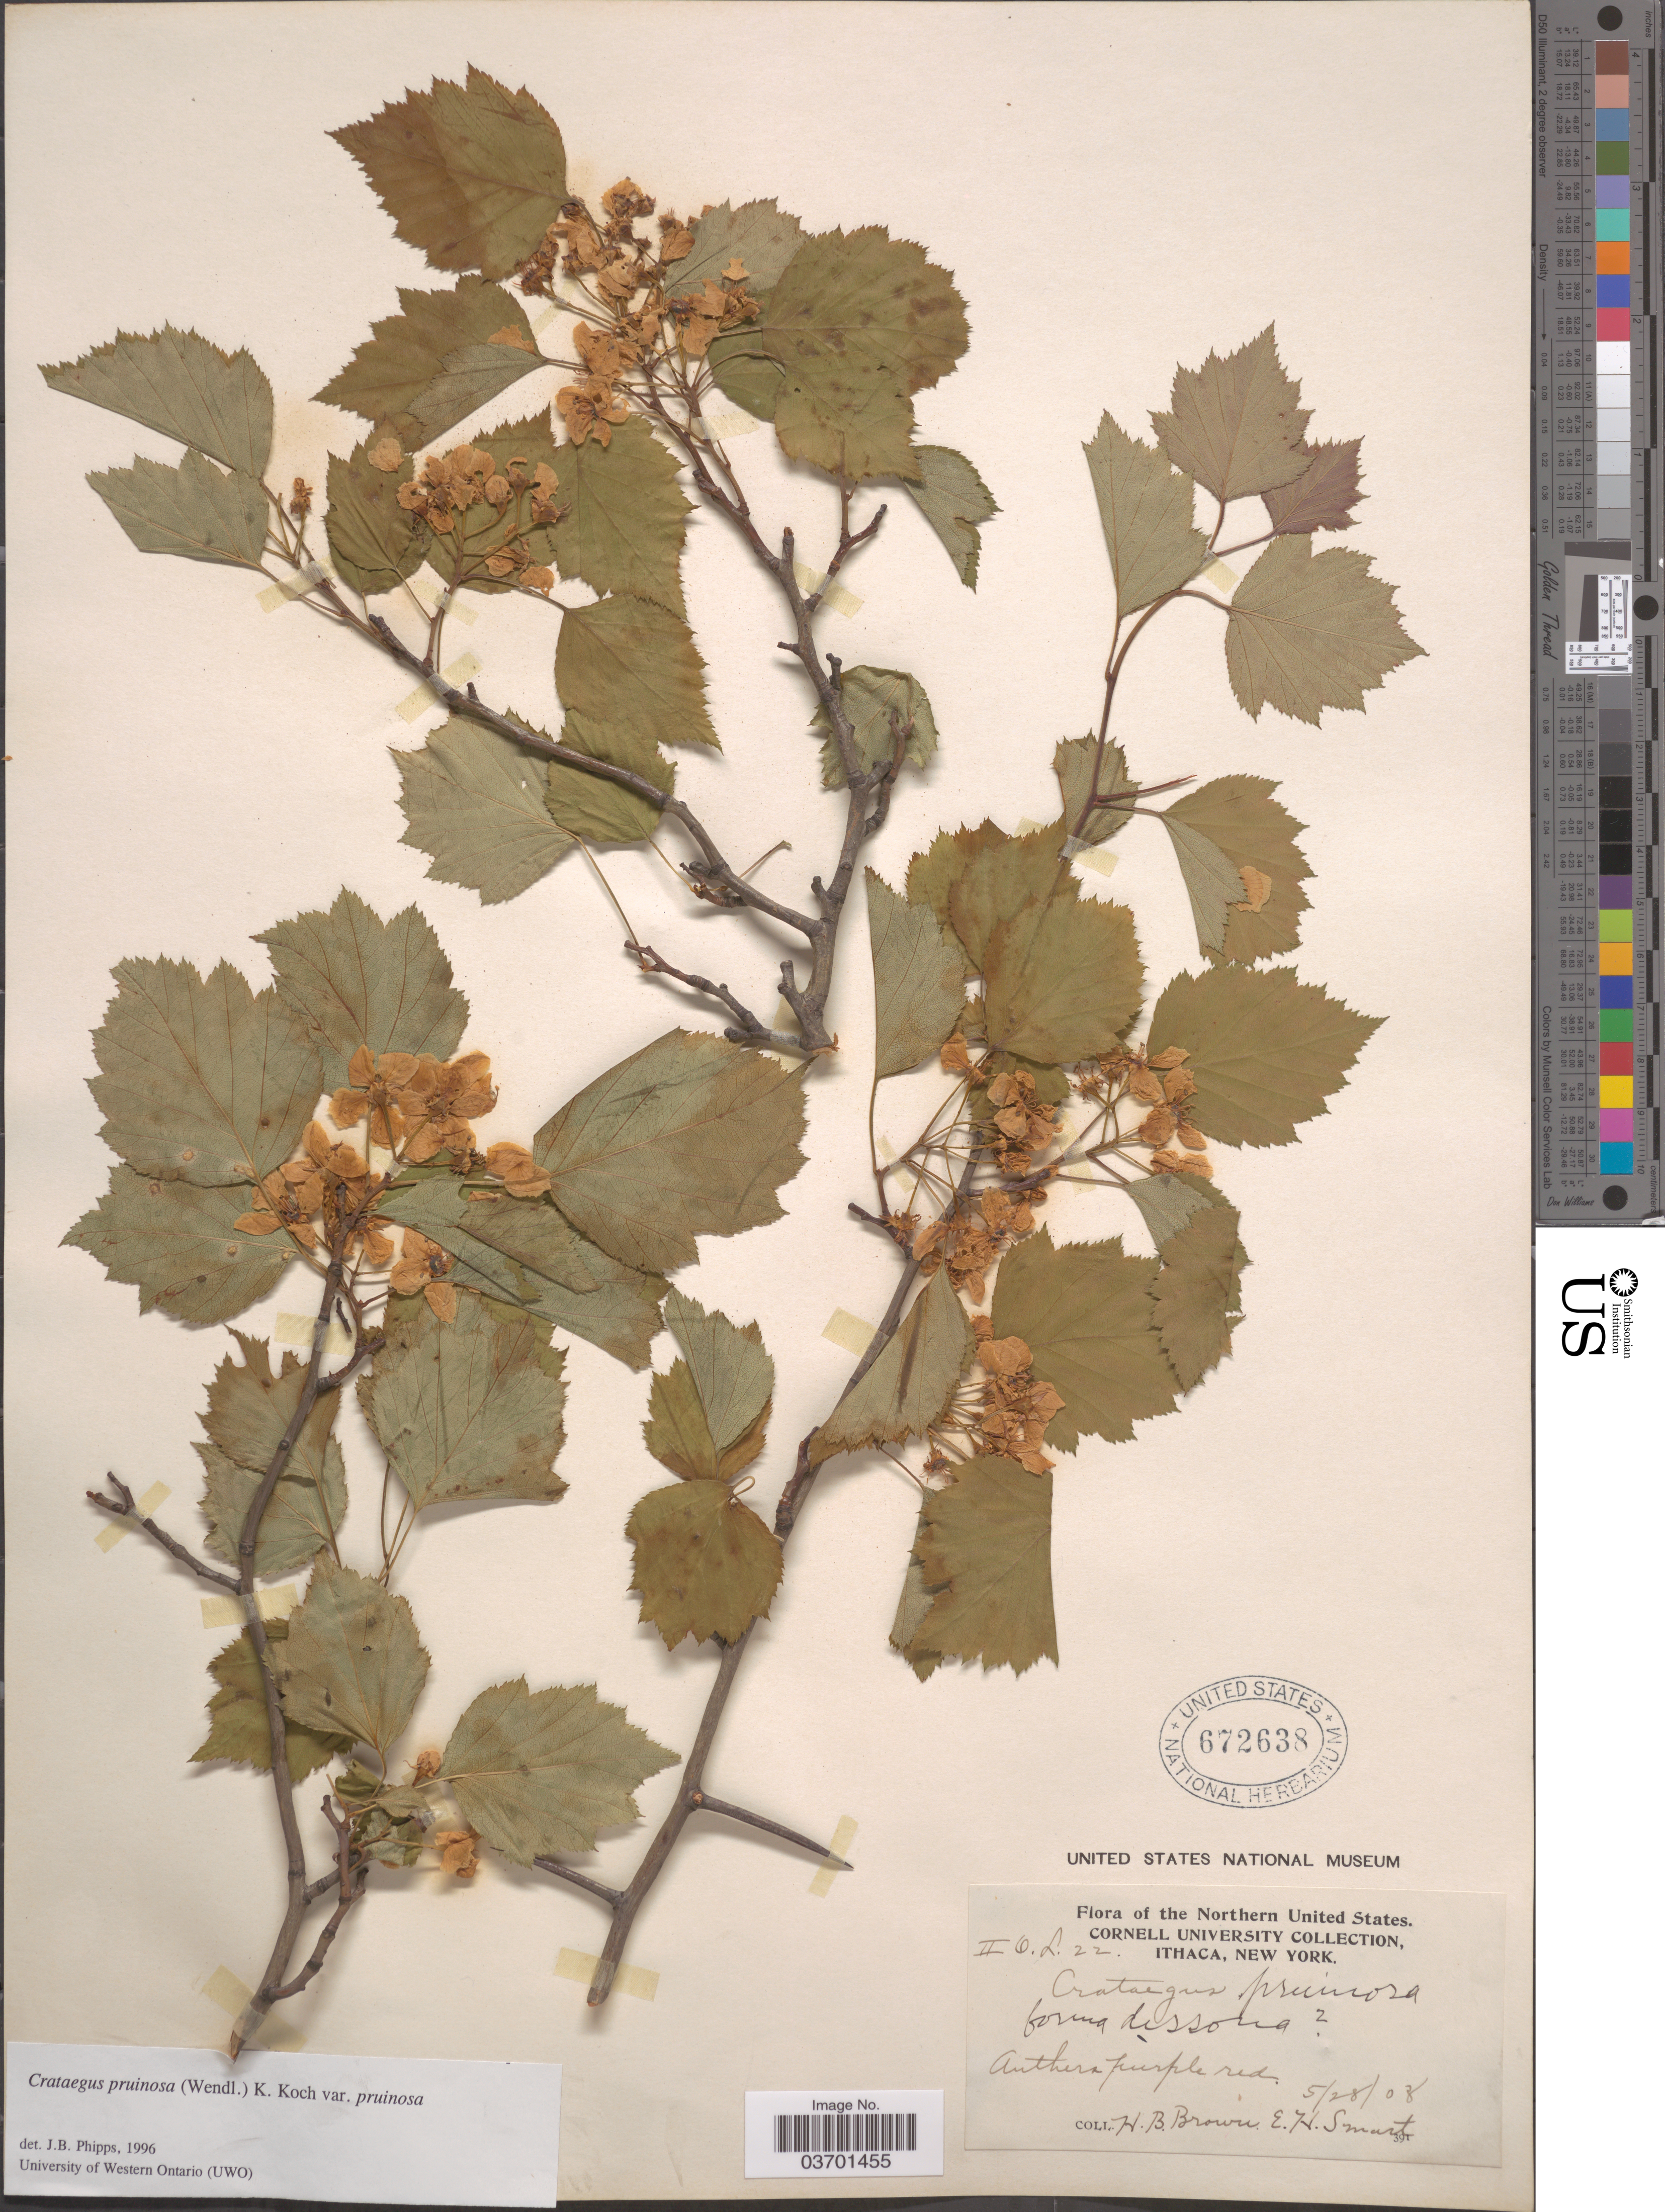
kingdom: Plantae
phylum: Tracheophyta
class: Magnoliopsida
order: Rosales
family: Rosaceae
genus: Crataegus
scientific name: Crataegus pruinosa var. pruinosa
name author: (H.L. Wendl.) K. Koch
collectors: H. B. Brown & E. Smart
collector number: II6L22*?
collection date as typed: Transcribed d/m/y: 28/5/8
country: United States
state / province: New York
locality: The Northern United States. Ithaca.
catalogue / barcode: US 672638